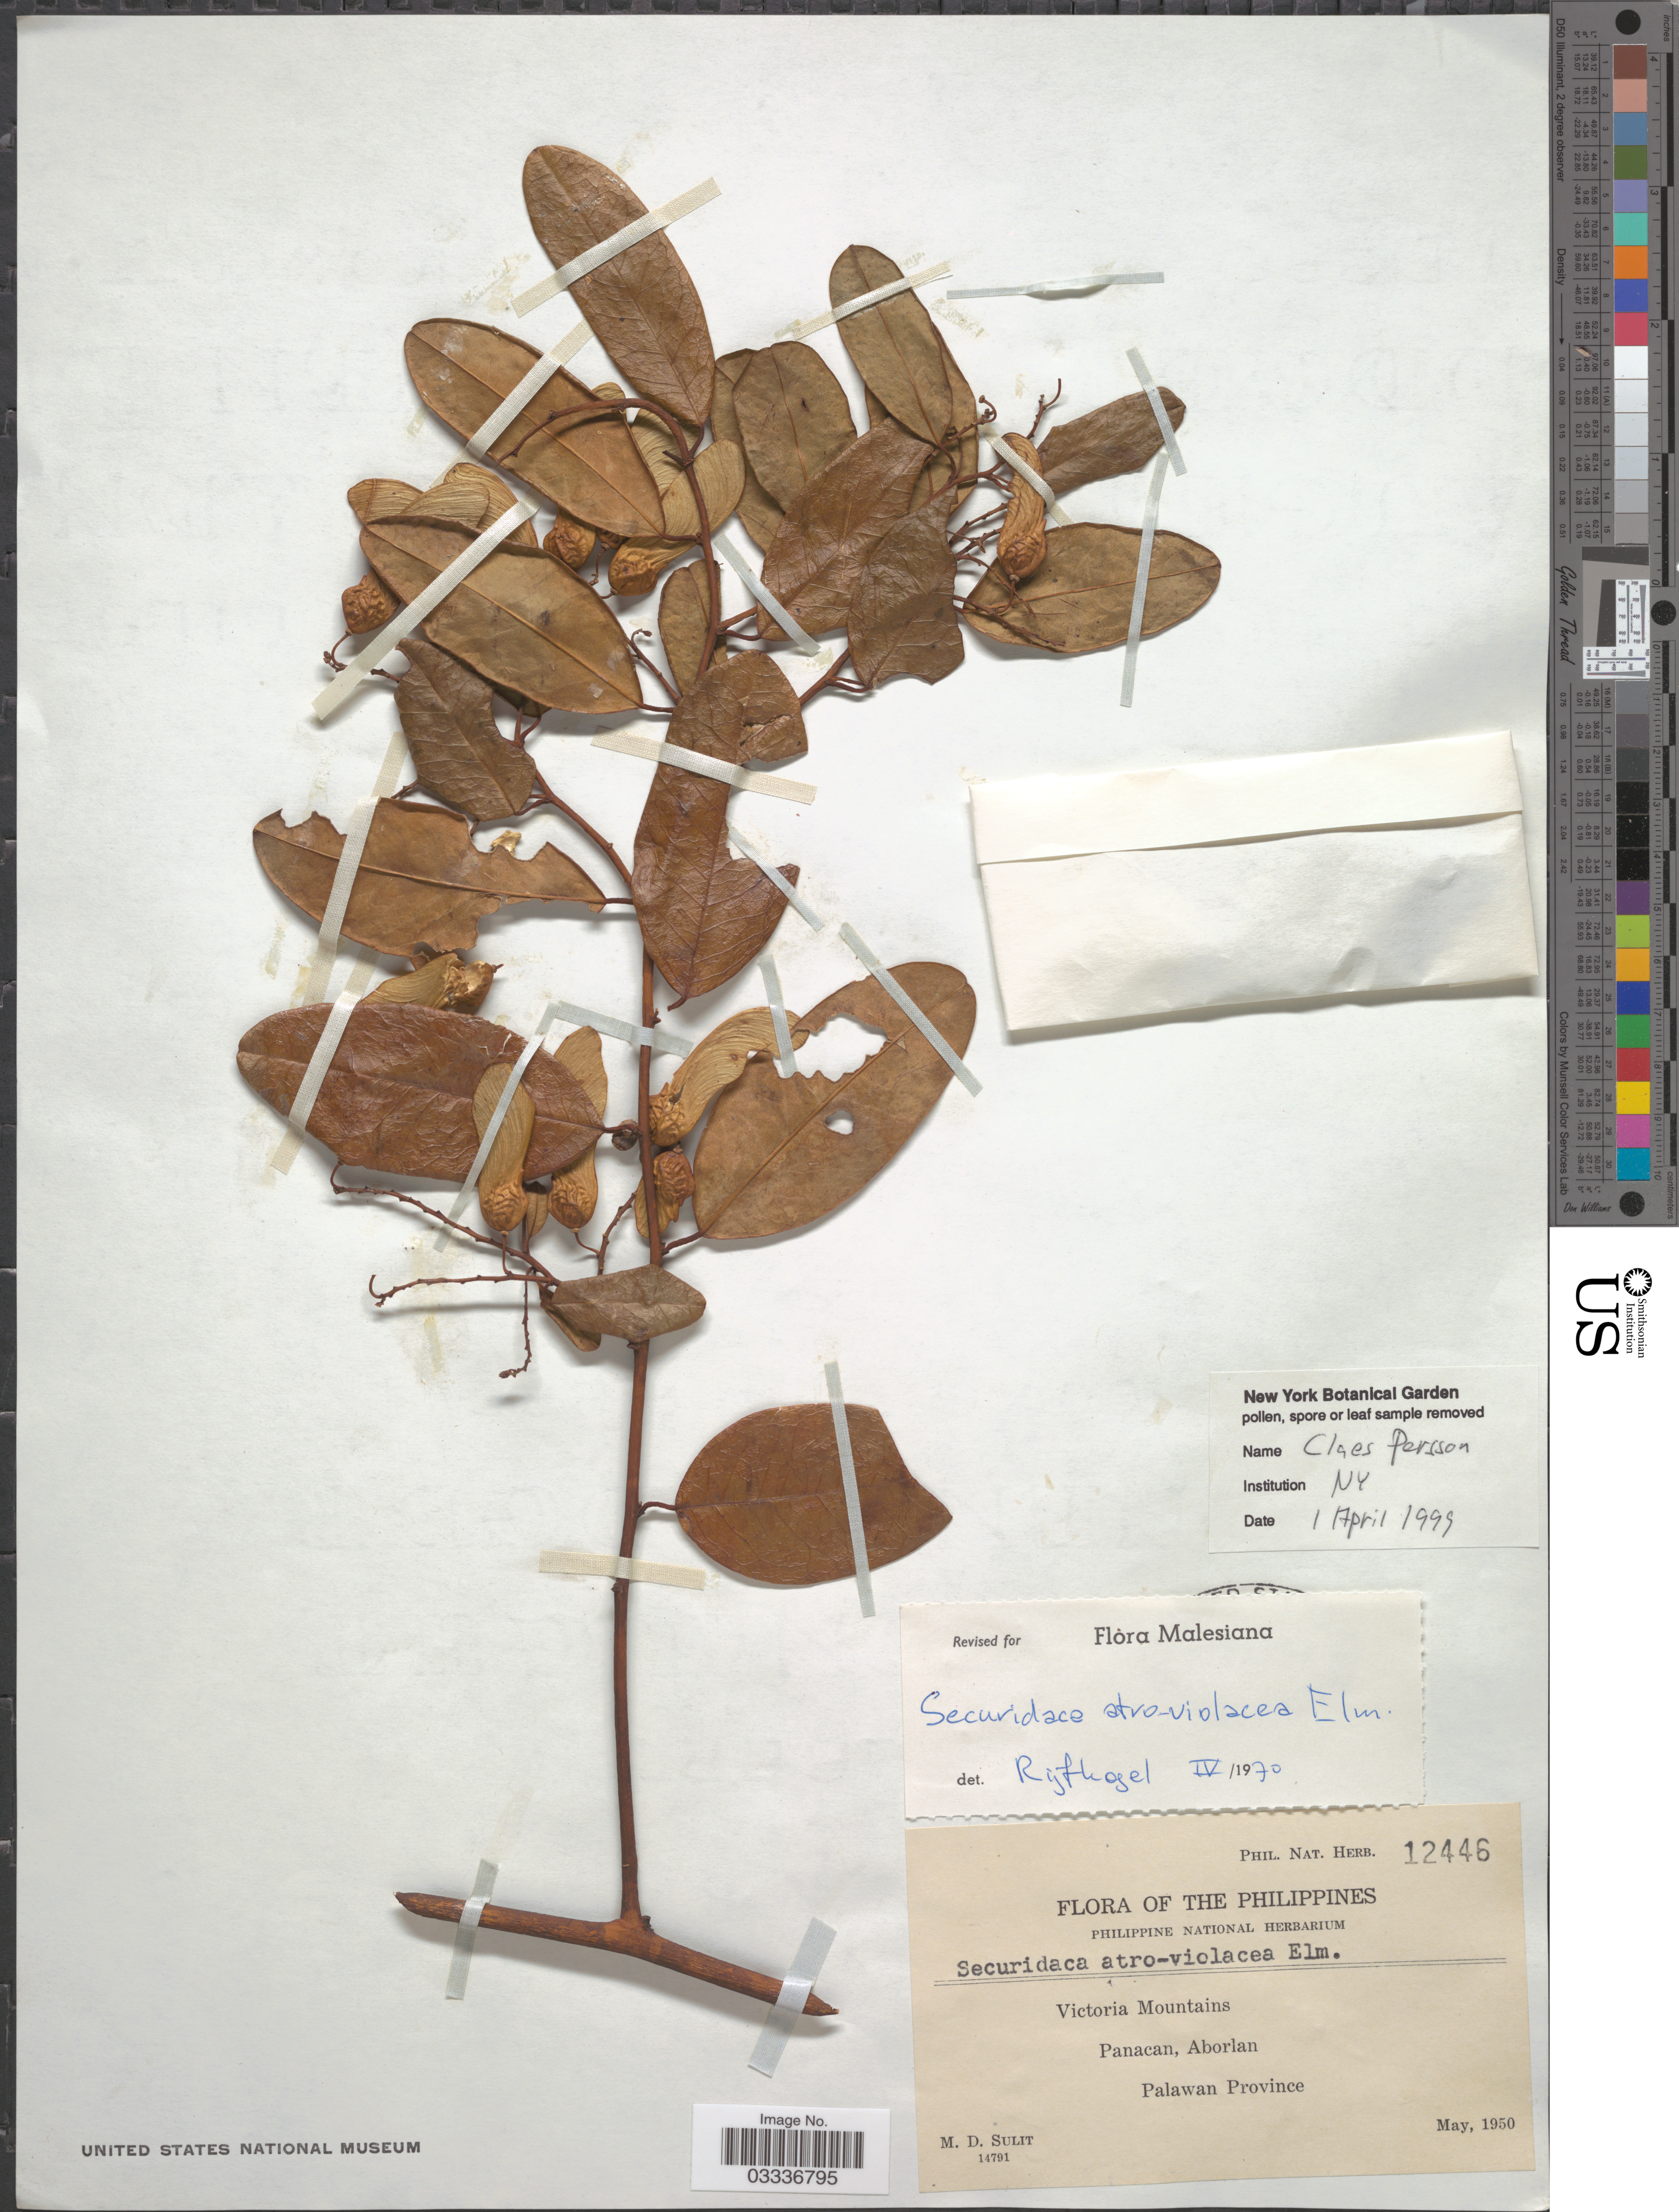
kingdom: Plantae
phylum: Tracheophyta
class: Magnoliopsida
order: Fabales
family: Polygalaceae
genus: Securidaca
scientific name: Securidaca atro-violacea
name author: Elmer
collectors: M. Sulit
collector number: Phil. Nat. Herb. 12446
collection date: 1950-05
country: Philippines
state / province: Mimaropa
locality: Victoria Mountains, Panacan, Aborlan Palawan Province.